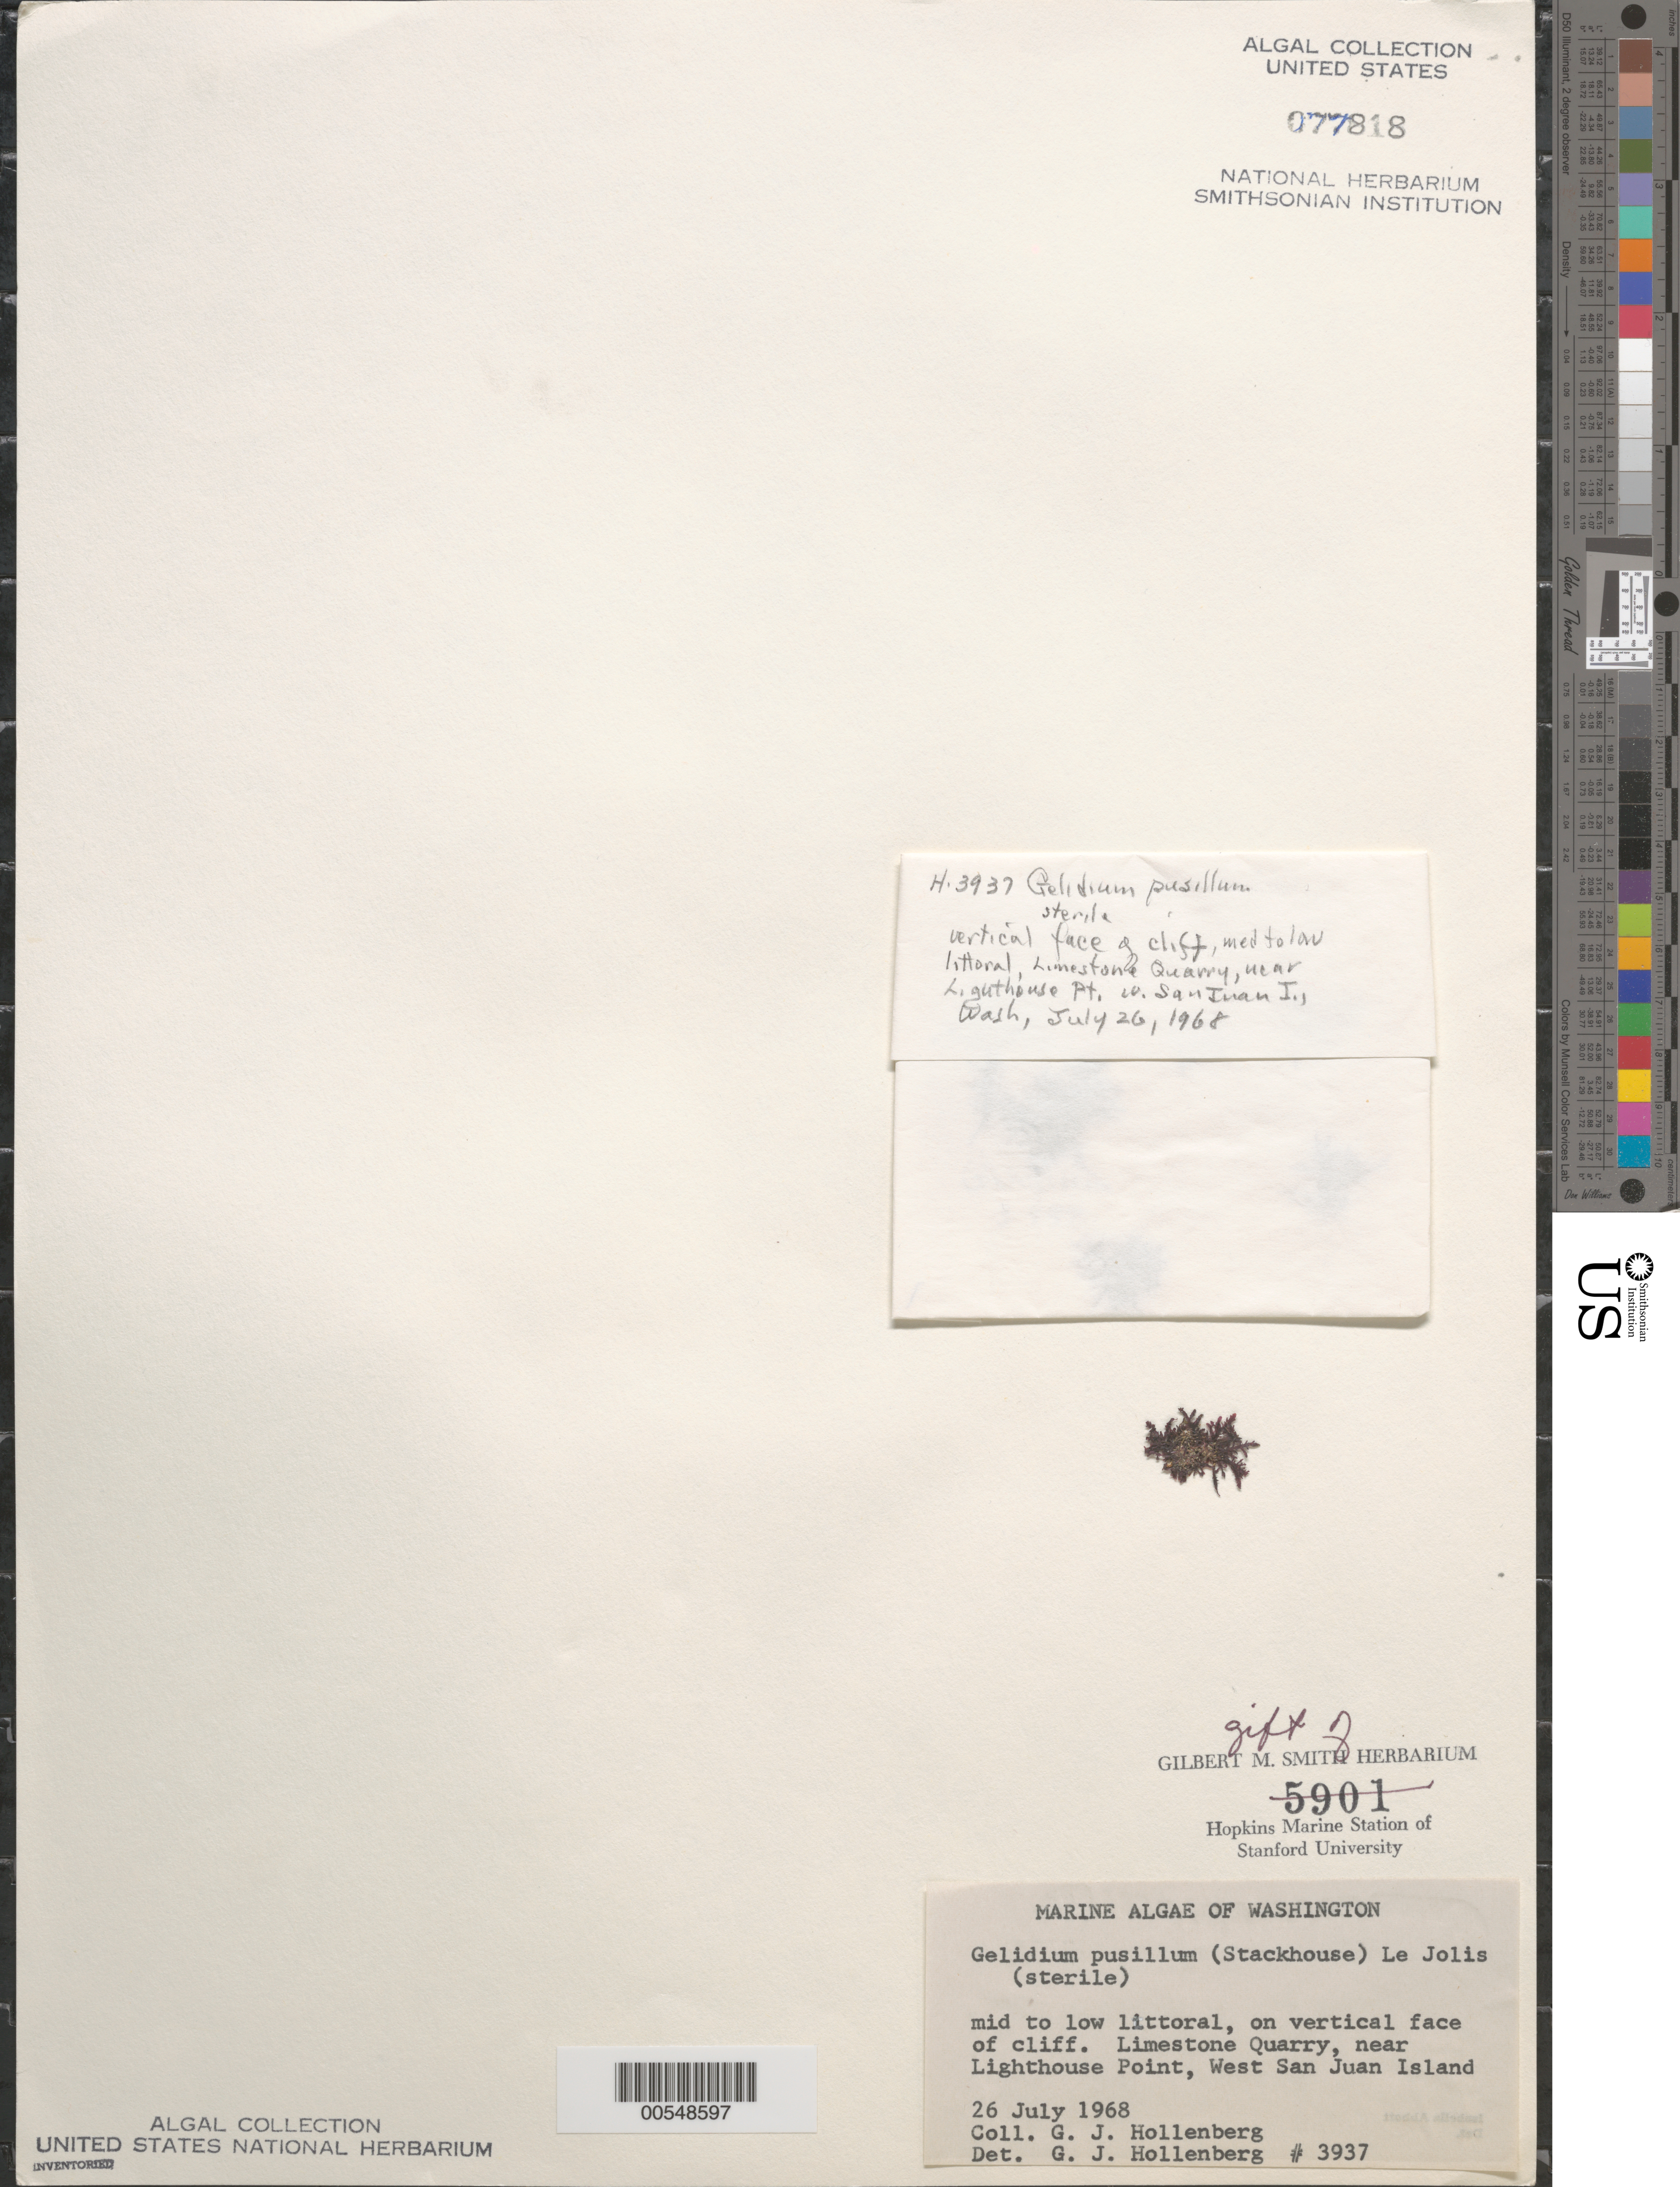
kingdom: Plantae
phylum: Rhodophyta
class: Florideophyceae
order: Gelidiales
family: Gelidiaceae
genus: Gelidium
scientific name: Gelidium pusillum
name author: (Stackh.) Le Jol.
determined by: Hollenberg, George J.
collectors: G. Hollenberg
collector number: GJH 3937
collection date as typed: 26 Jul 1968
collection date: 1968-07-26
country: United States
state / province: Washington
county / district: San Juan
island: San Juan Island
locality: Limestone quarry near Lighthouse Point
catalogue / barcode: US 77818